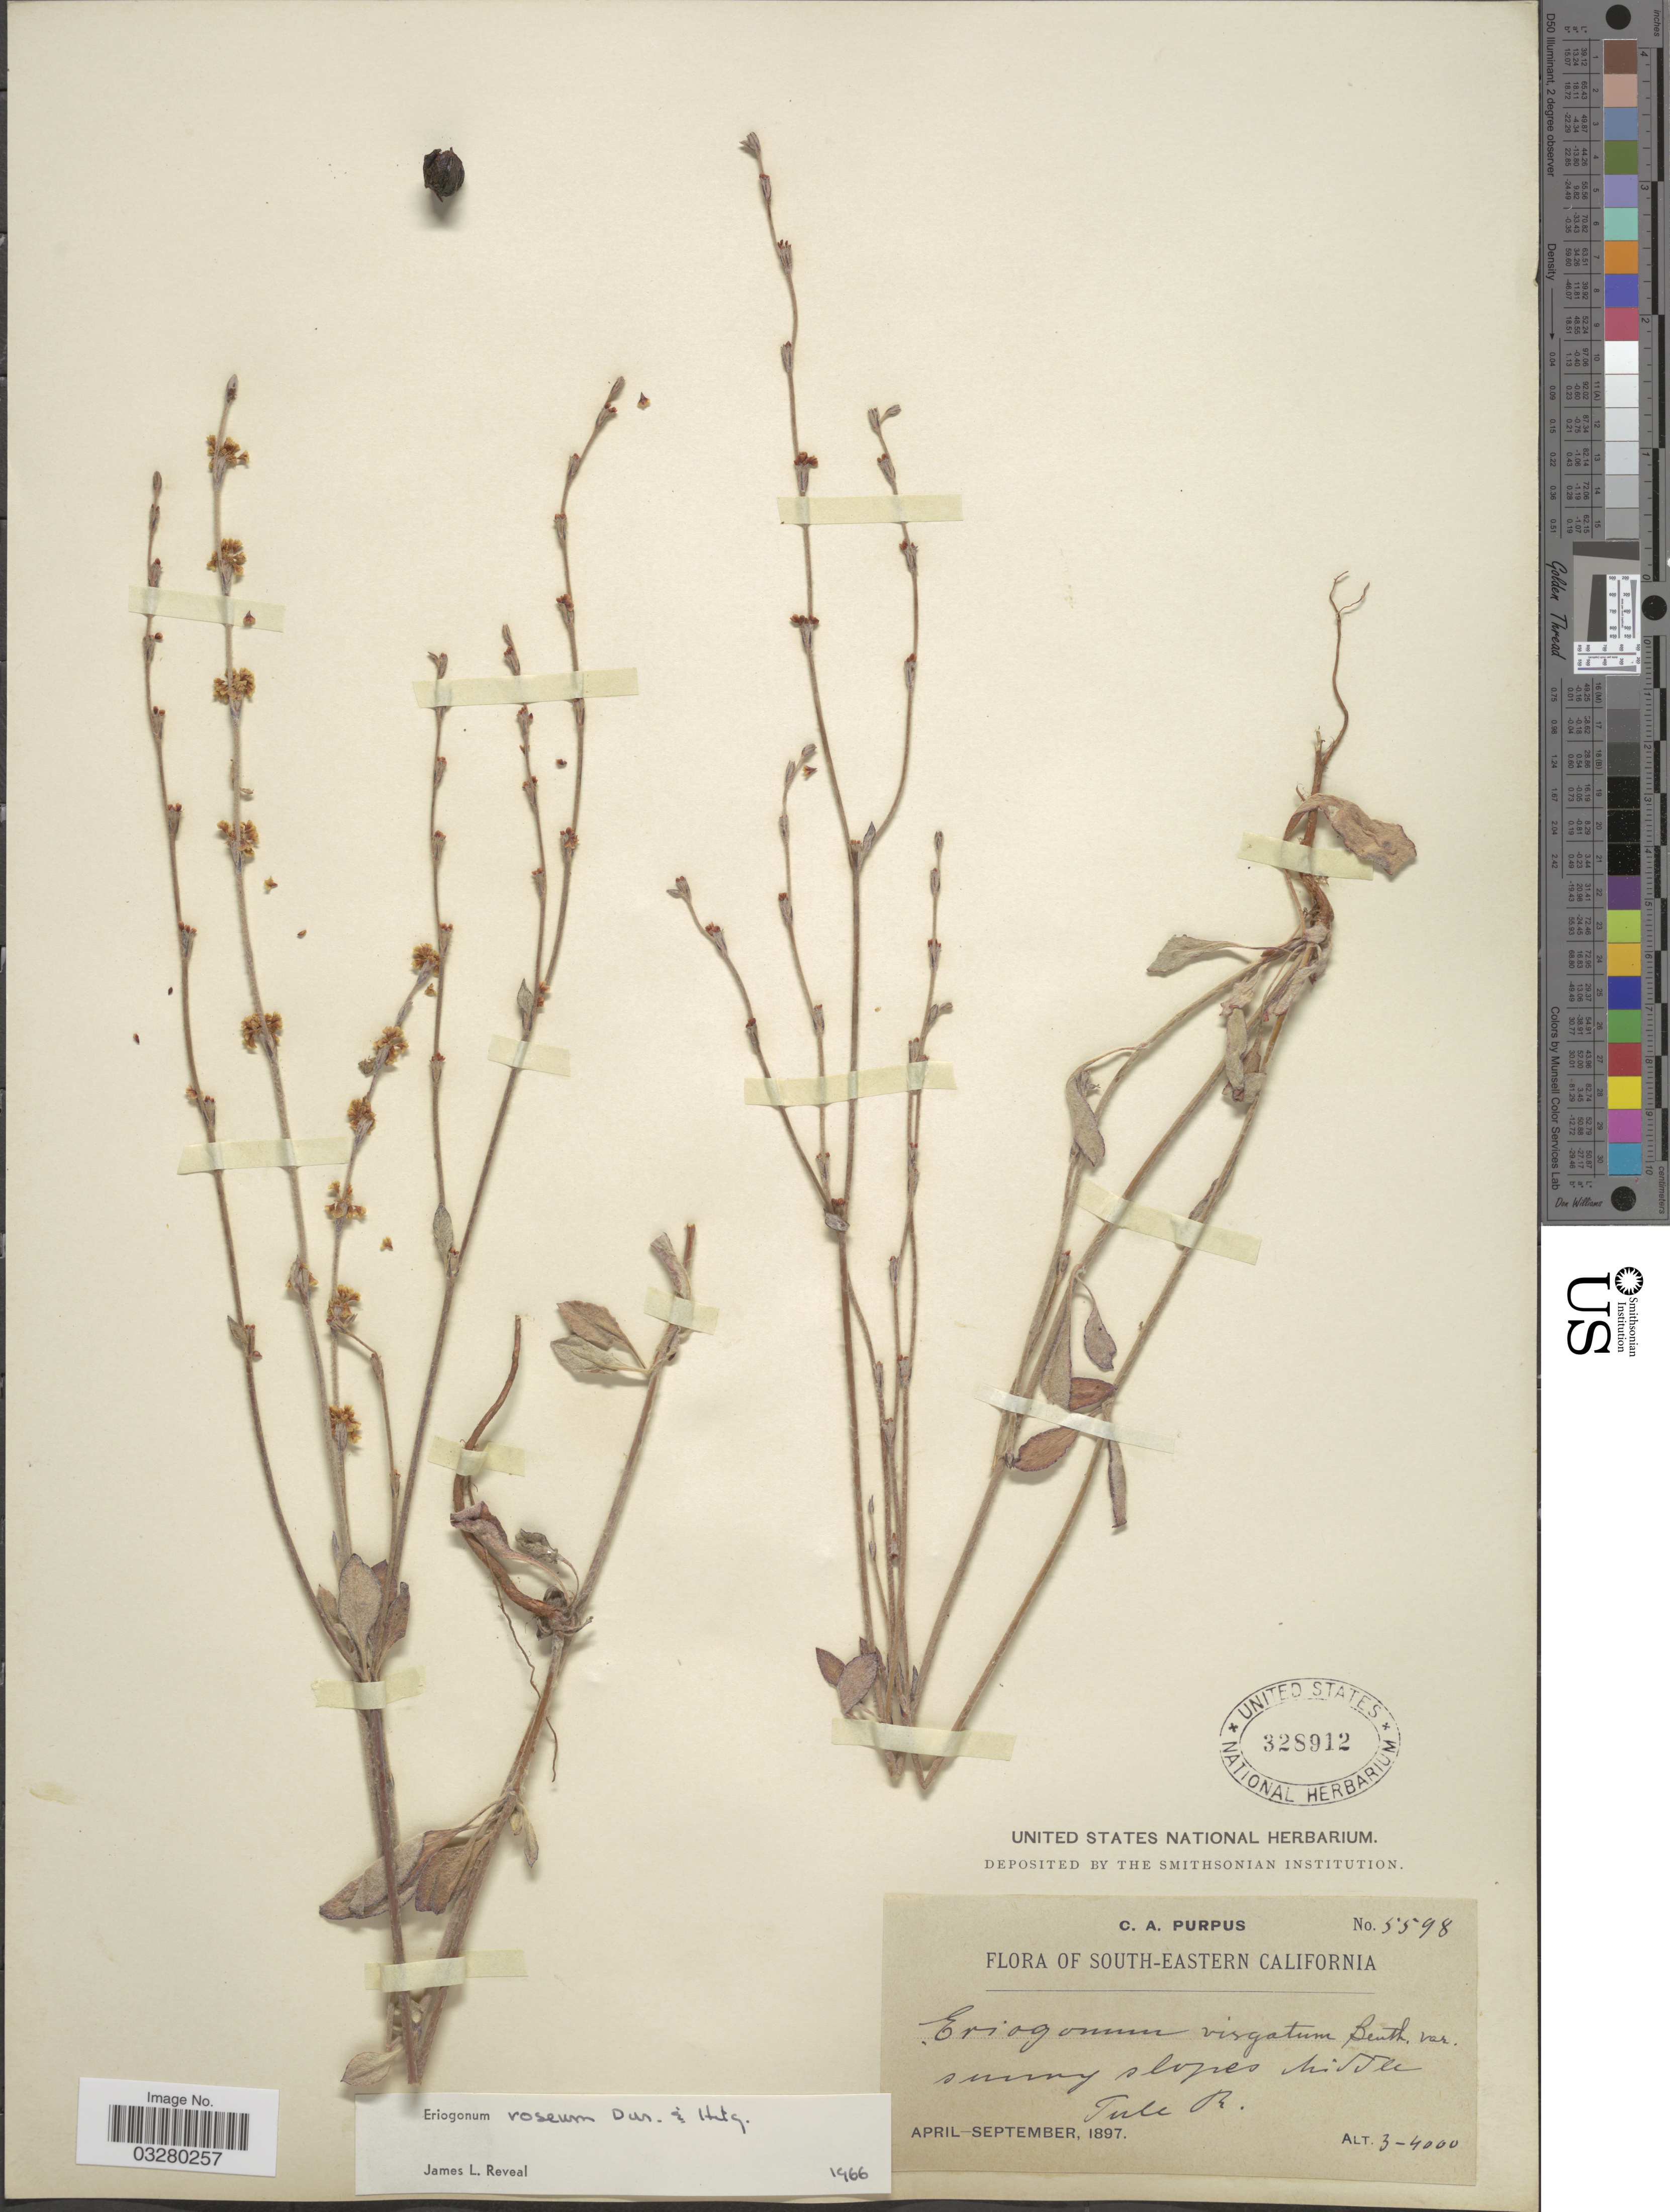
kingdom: Plantae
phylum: Tracheophyta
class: Magnoliopsida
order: Caryophyllales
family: Polygonaceae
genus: Eriogonum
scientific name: Eriogonum roseum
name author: Durand & Hilg.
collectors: C. A. Purpus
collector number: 5598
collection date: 1897-04/1897-09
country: United States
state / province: California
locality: South-Eastern California. Sunny slopes Middle Tule R.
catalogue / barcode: US 328912